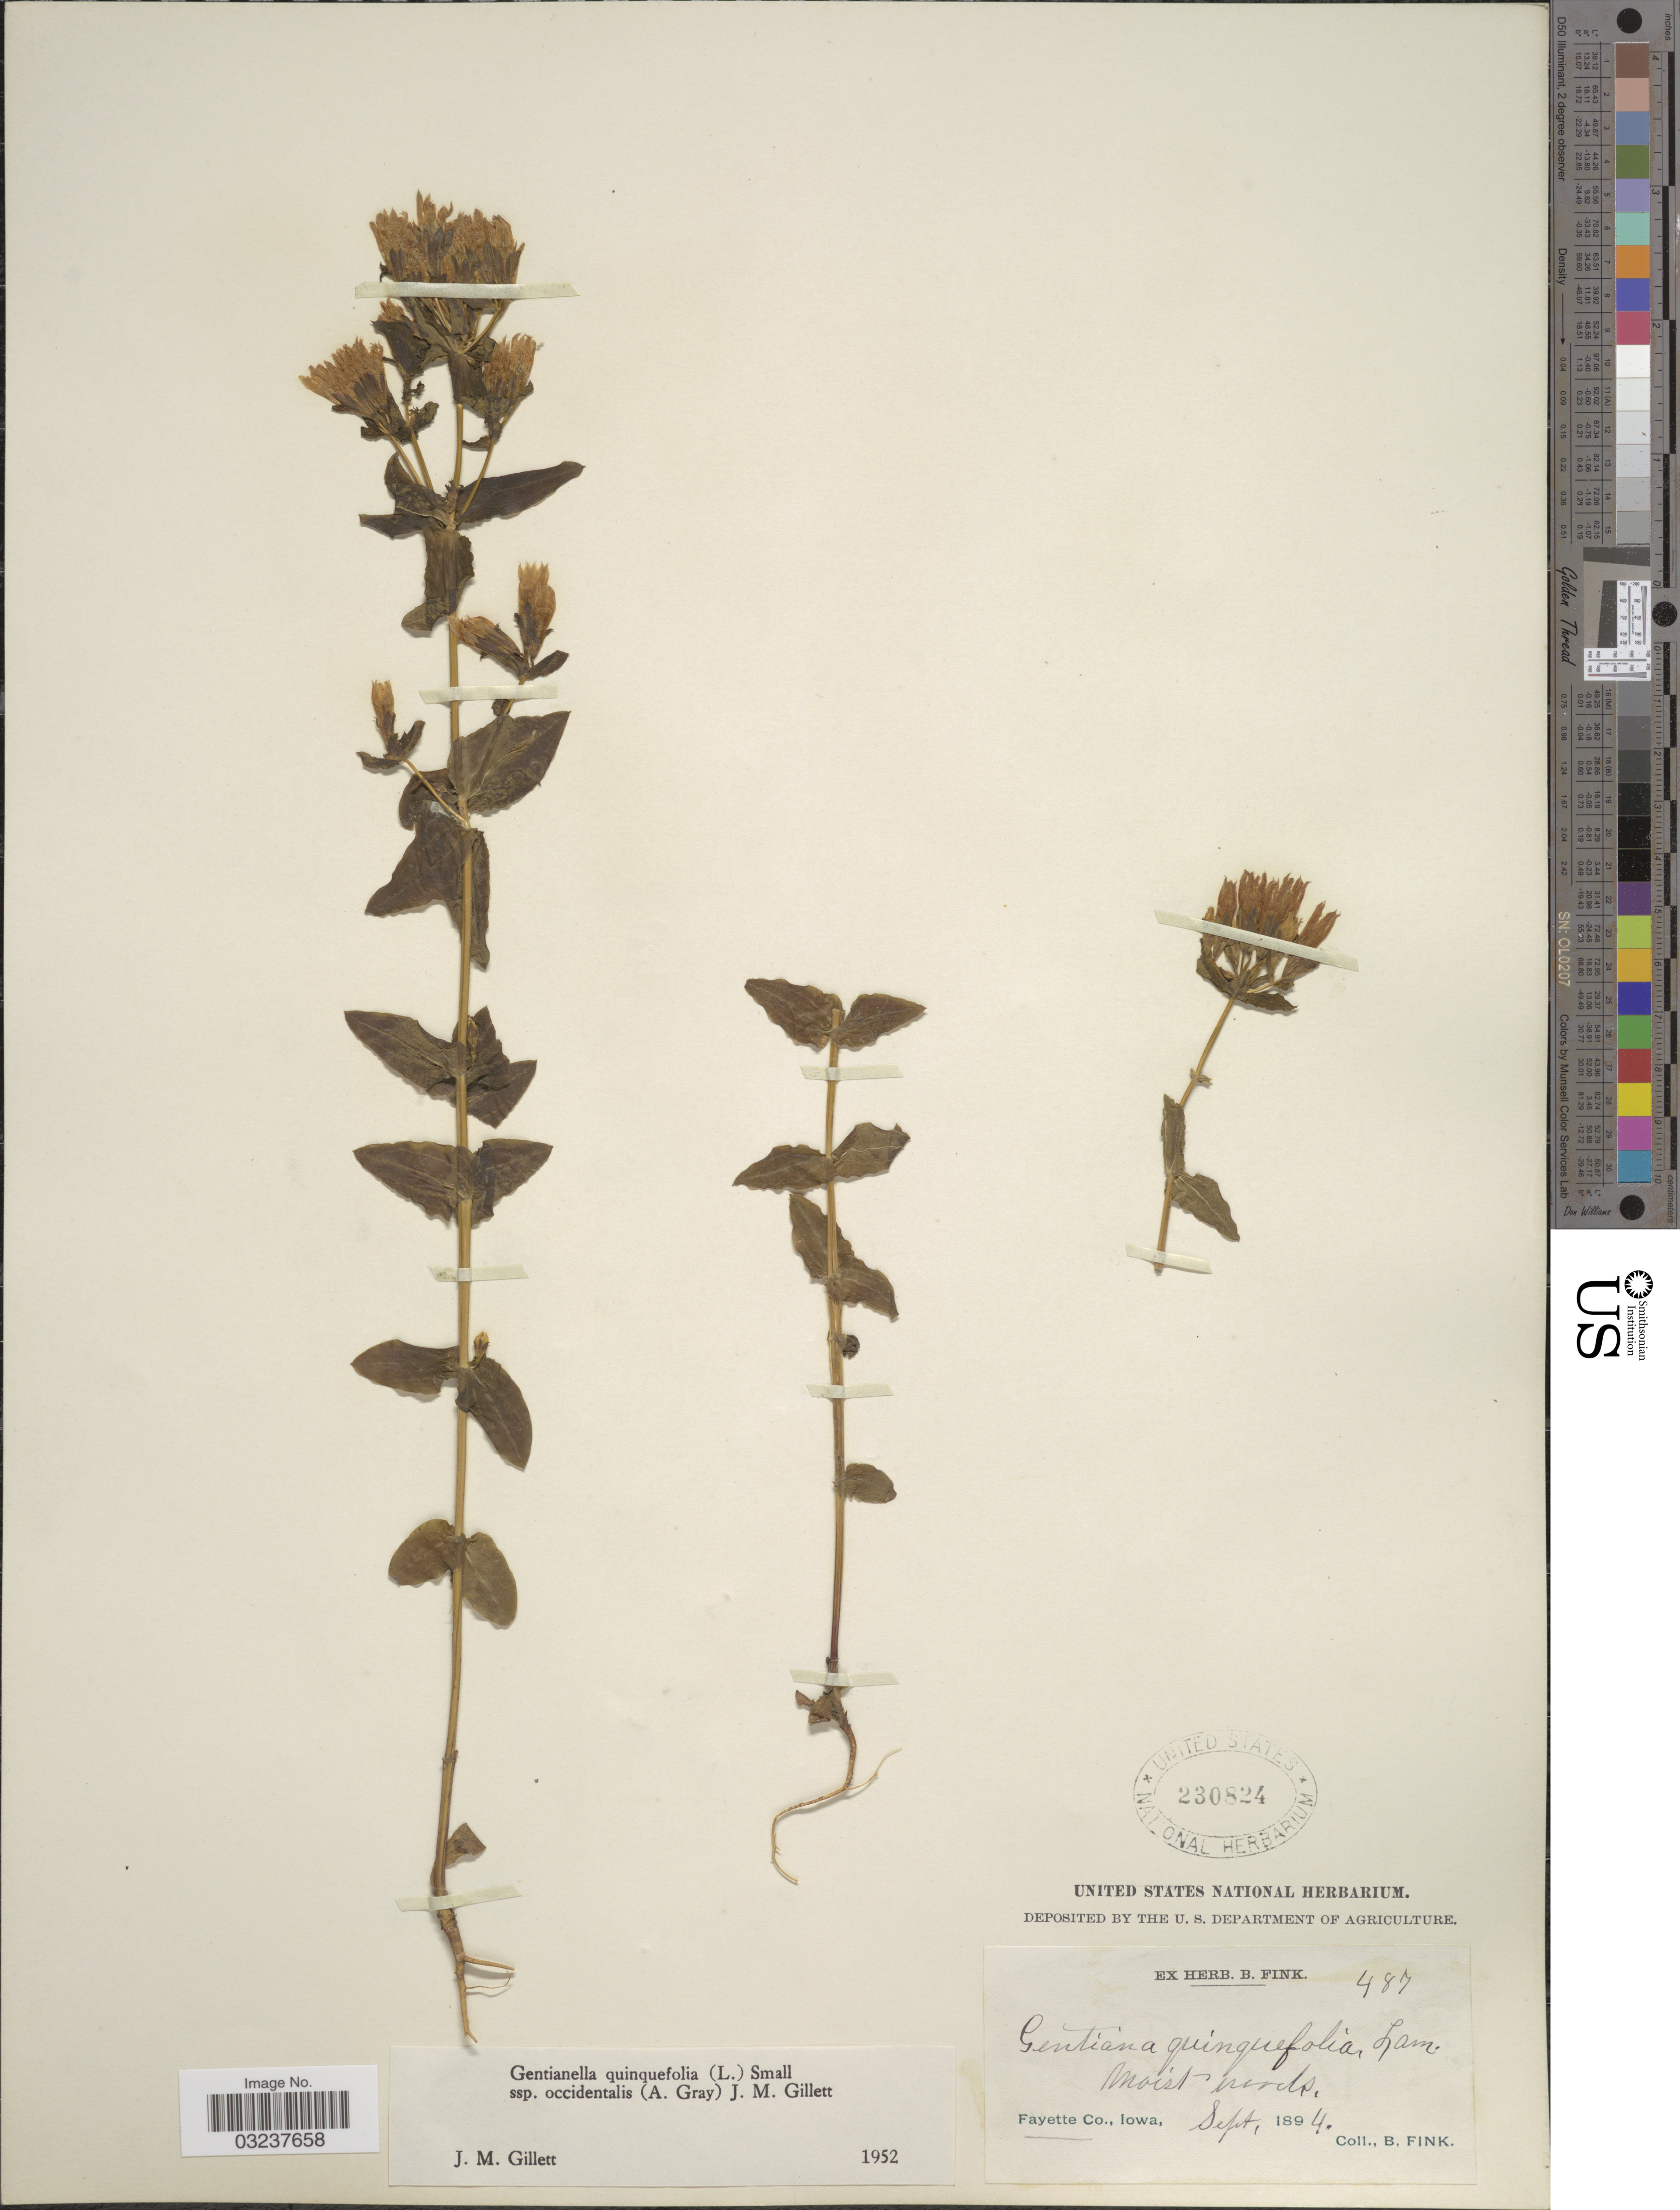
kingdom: Plantae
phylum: Tracheophyta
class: Magnoliopsida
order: Gentianales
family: Gentianaceae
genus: Gentianella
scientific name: Gentianella quinquefolia subsp. occidentalis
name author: (A. Gray) J.M. Gillett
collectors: B. Fink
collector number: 487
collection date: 1894-09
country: United States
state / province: Iowa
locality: Fayette Co.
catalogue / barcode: US 230824